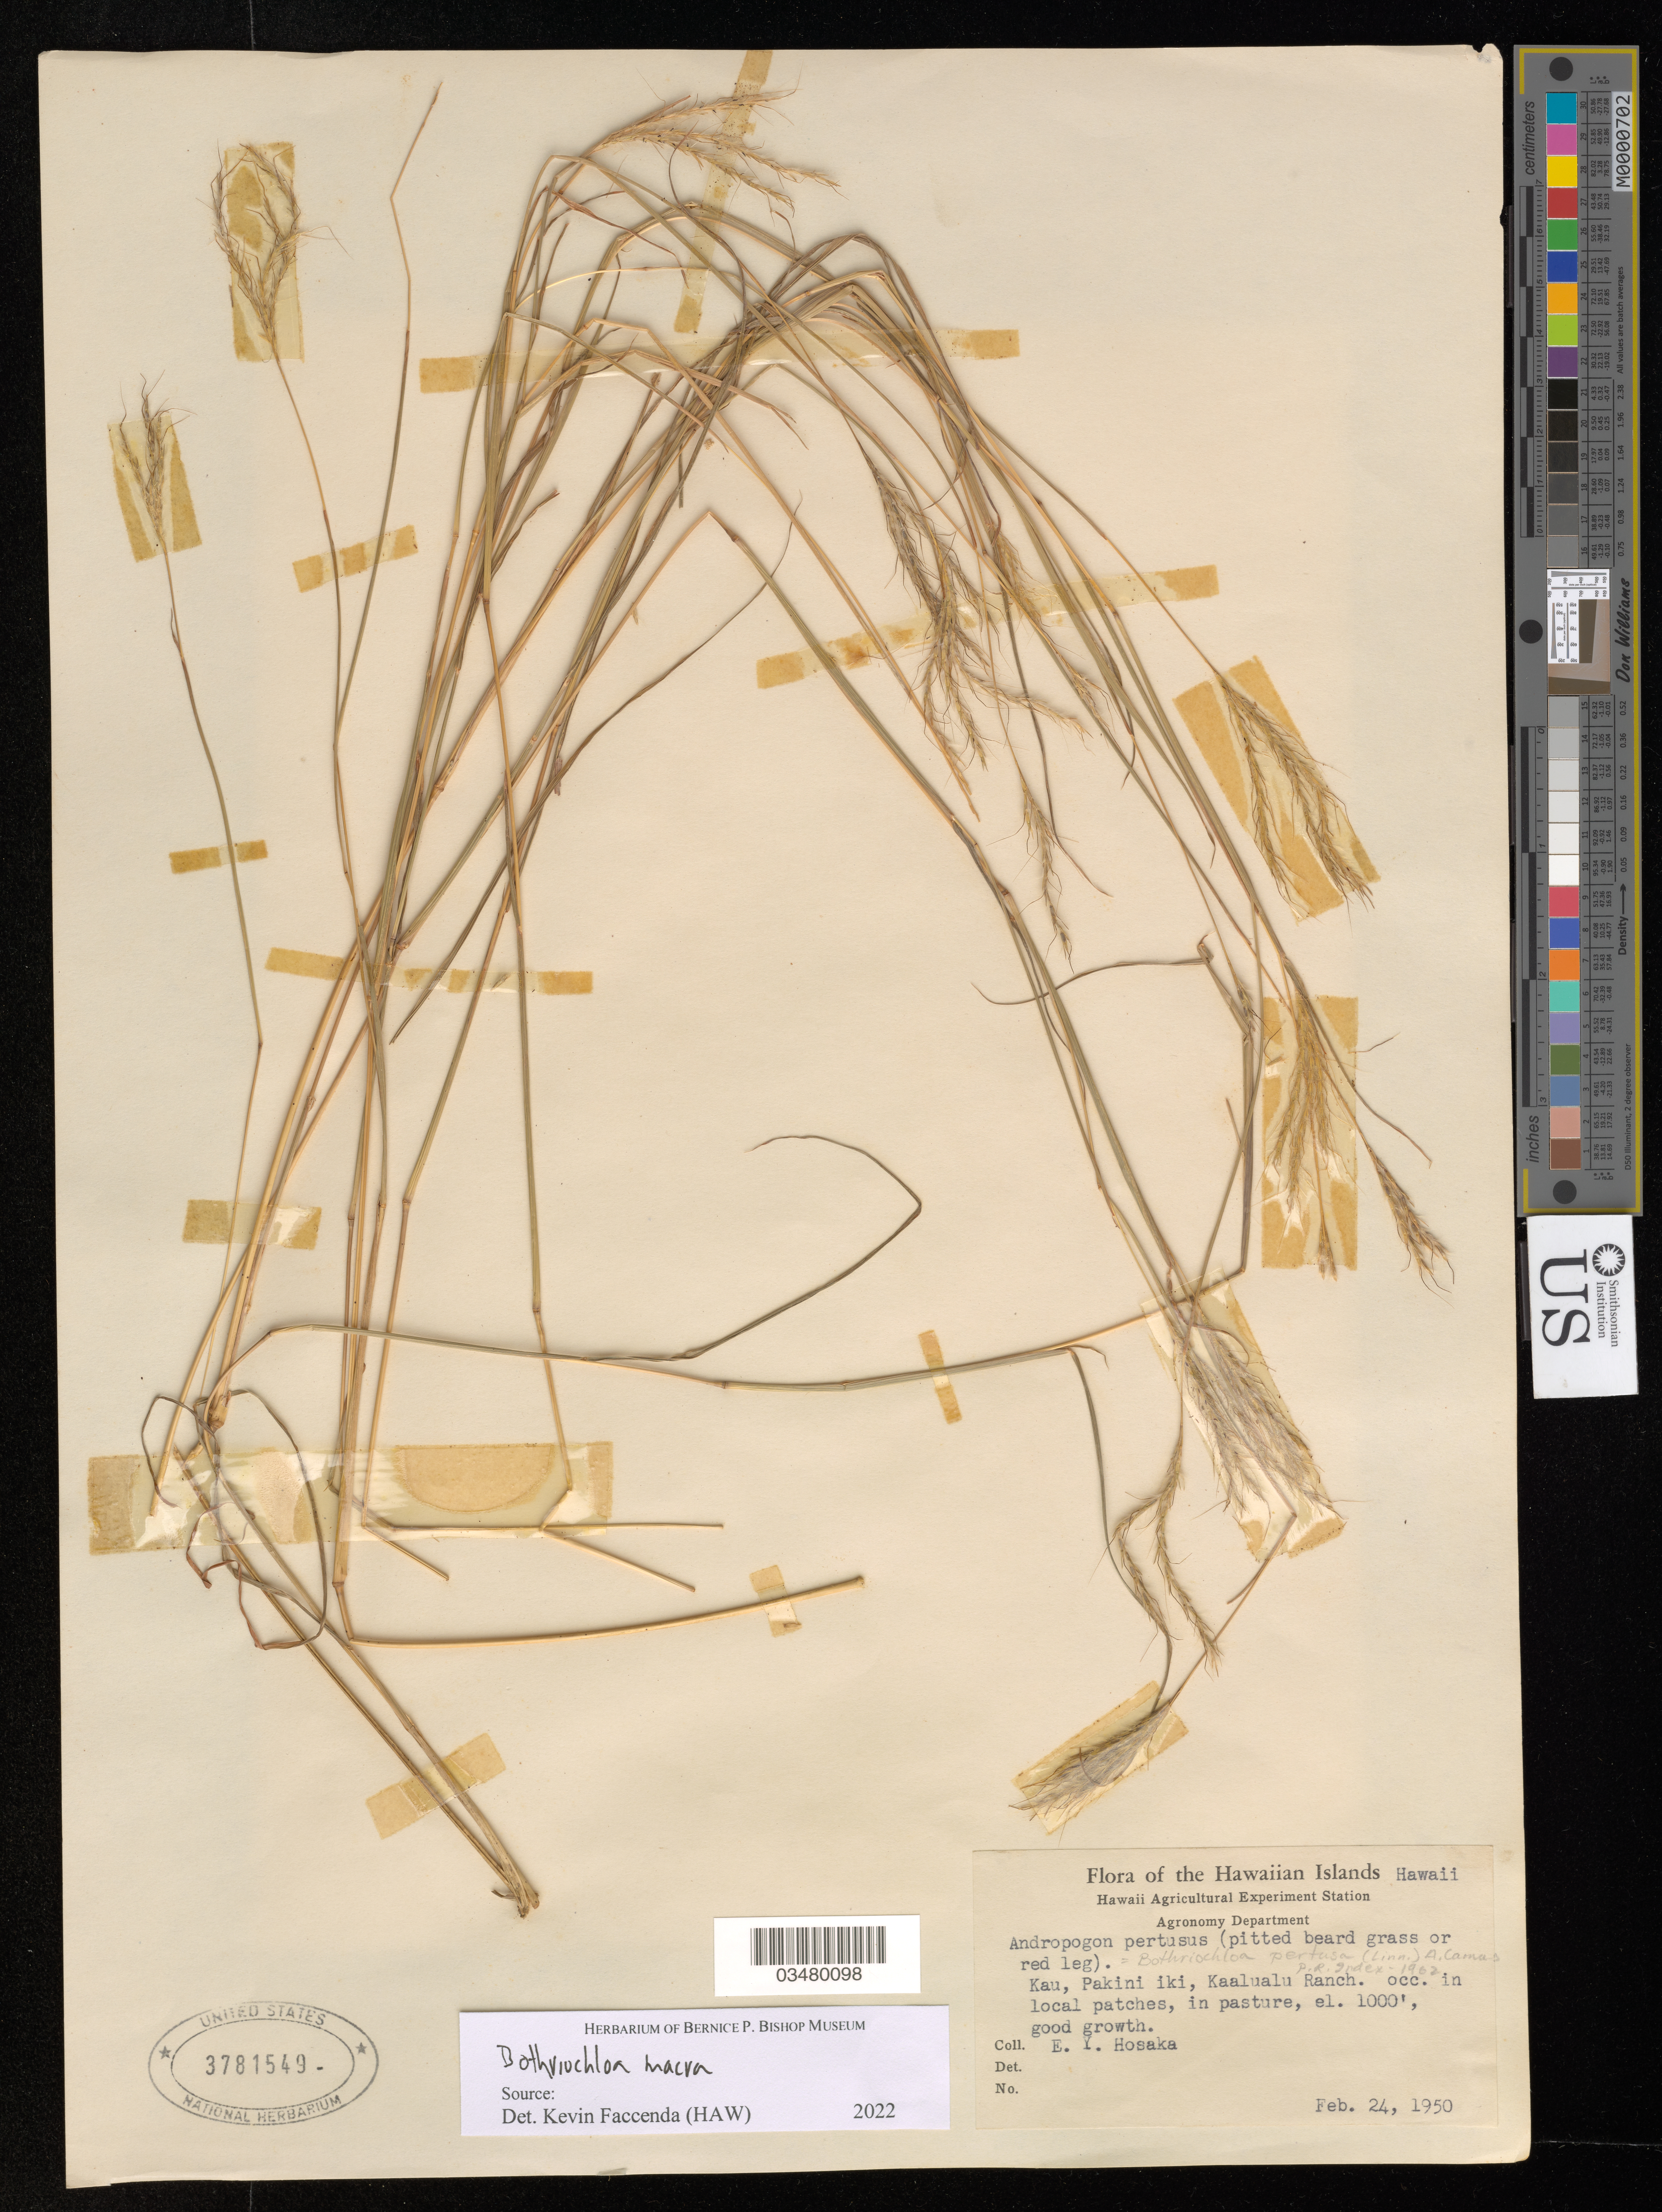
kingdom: Plantae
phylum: Tracheophyta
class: Liliopsida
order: Poales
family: Poaceae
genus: Bothriochloa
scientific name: Bothriochloa macra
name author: (Steud.) S.T. Blake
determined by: Faccenda, K.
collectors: E. Y. Hosaka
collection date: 1950-02-24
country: United States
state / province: Hawaii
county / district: Hawaii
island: Hawaii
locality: Kau, Pakini iki, Kalualu Ranch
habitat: Pasture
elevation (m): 305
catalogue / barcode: US 3781549